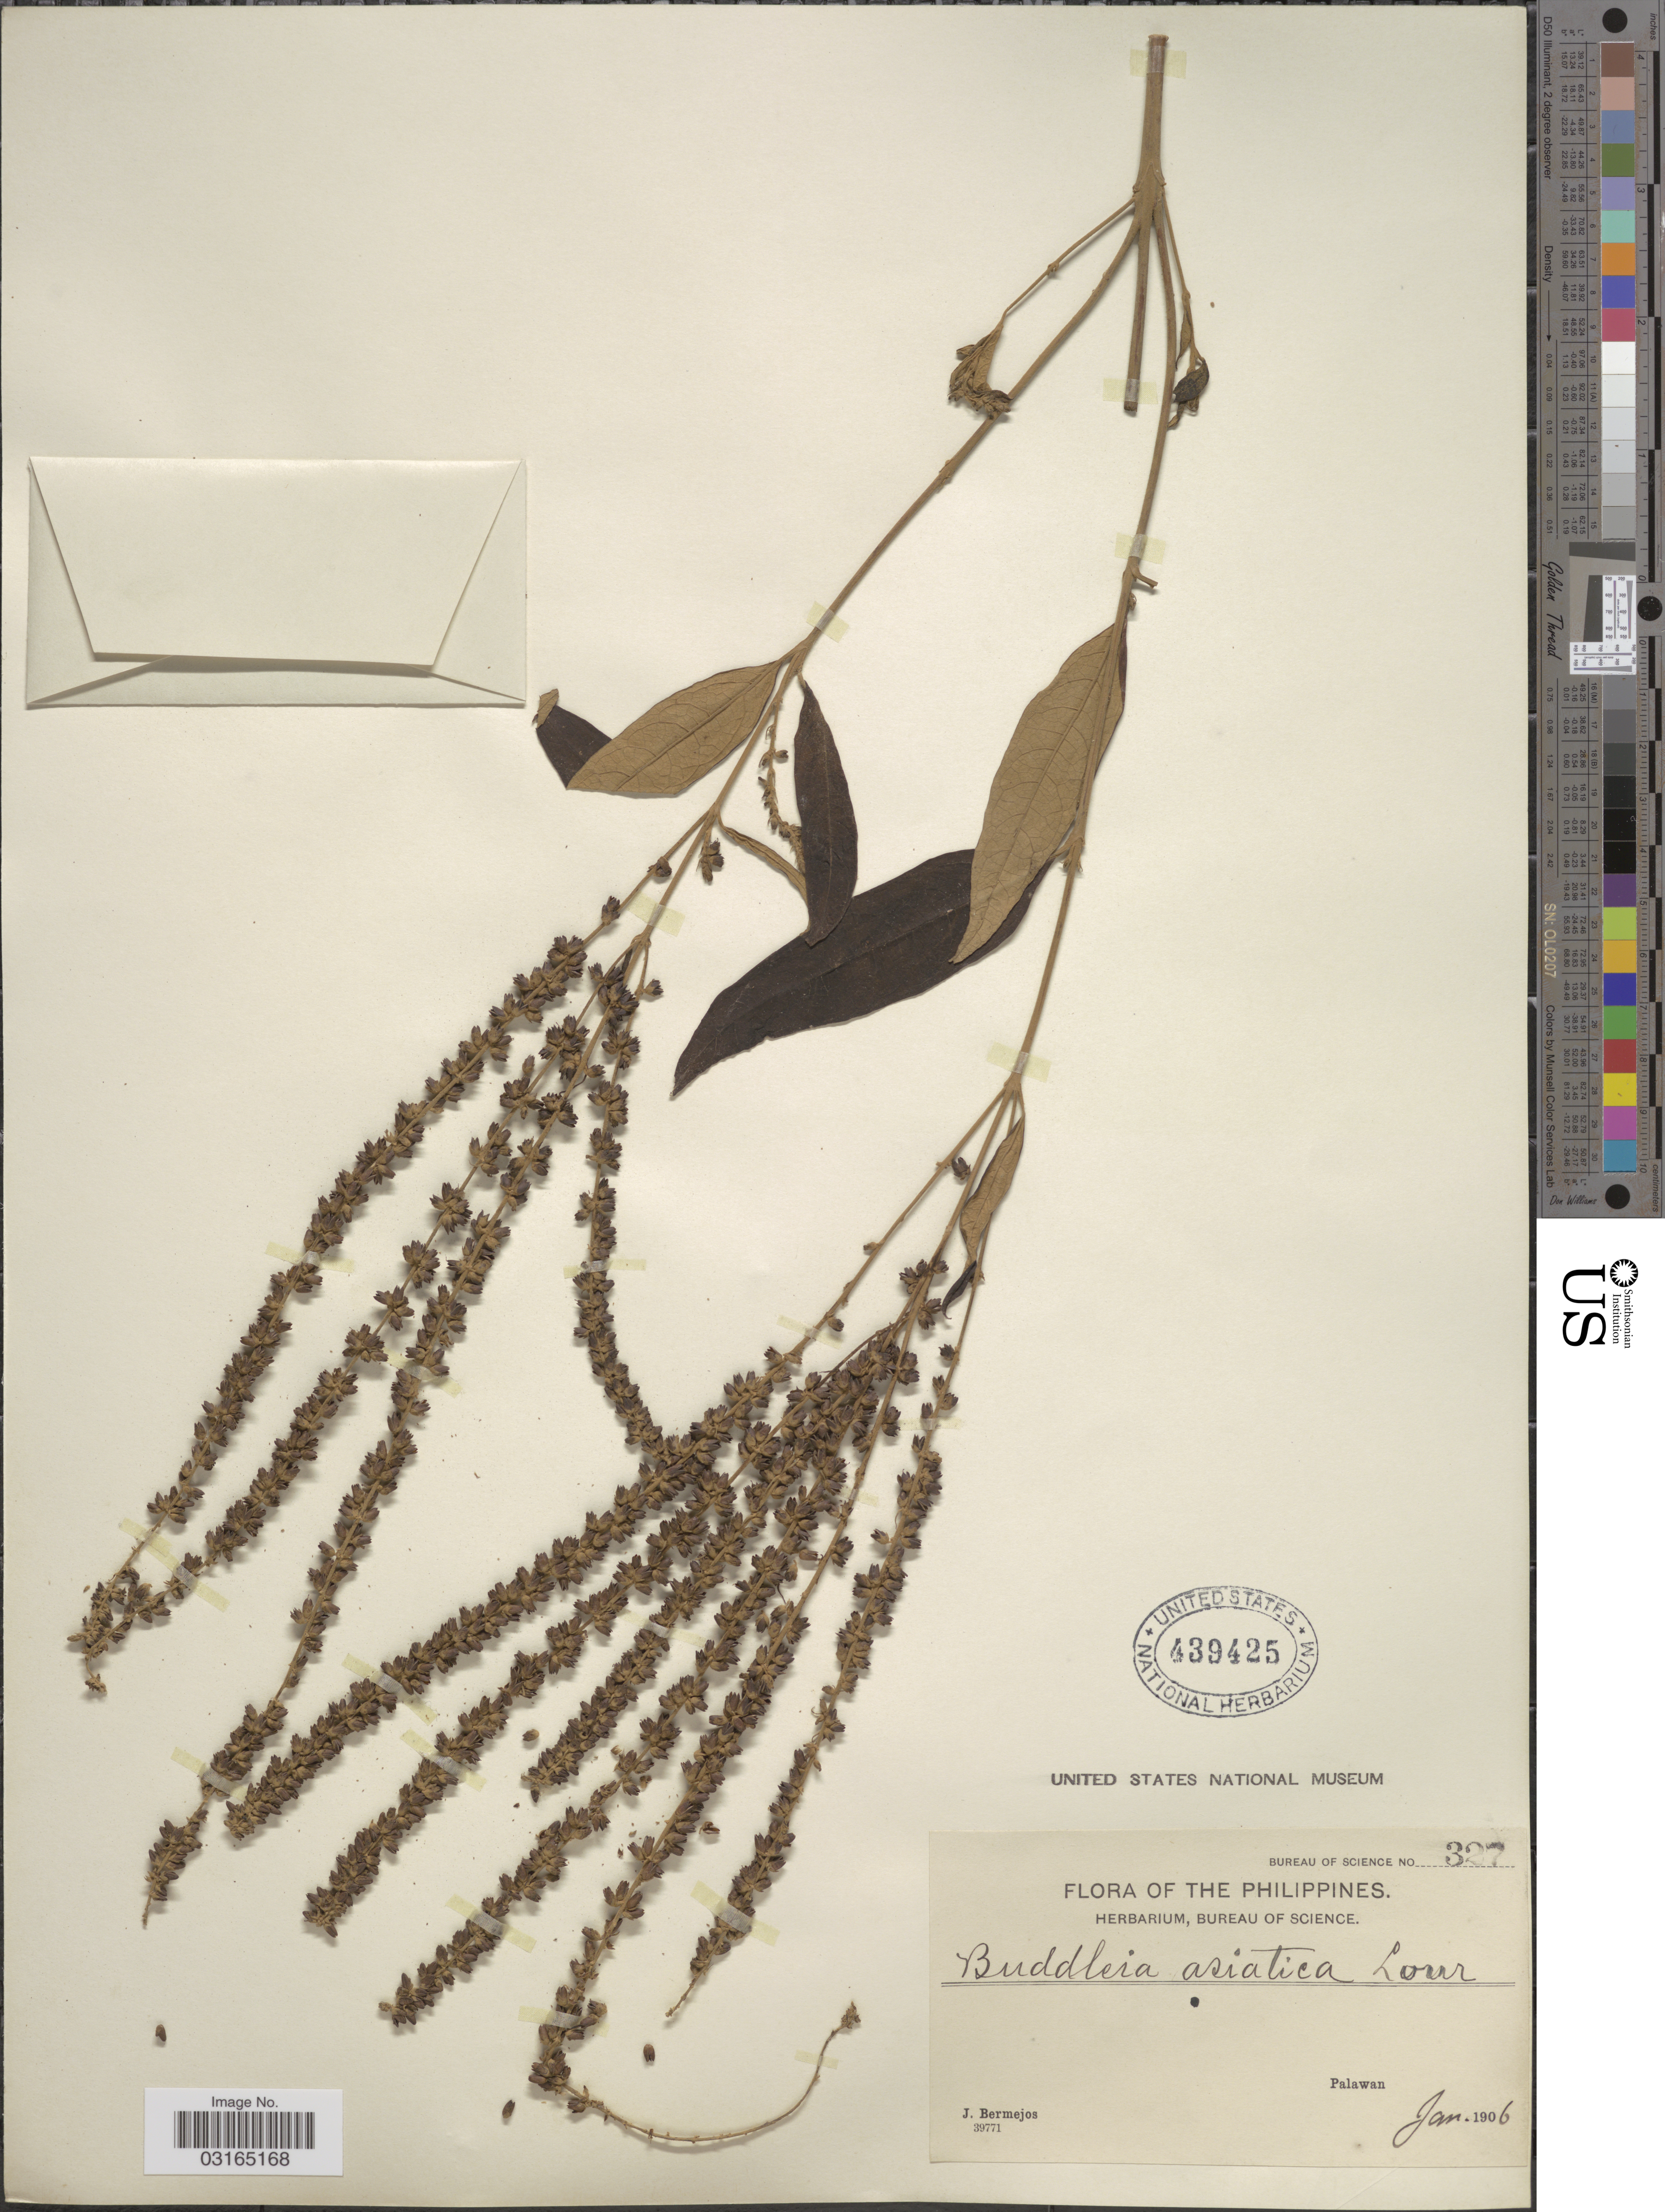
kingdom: Plantae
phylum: Tracheophyta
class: Magnoliopsida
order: Lamiales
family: Scrophulariaceae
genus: Buddleja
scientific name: Buddleja asiatica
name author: Lour.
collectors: J. Bermejos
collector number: Bureau of Science 327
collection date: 1906-01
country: Philippines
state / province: Mimaropa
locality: Palawan.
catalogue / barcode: US 439425